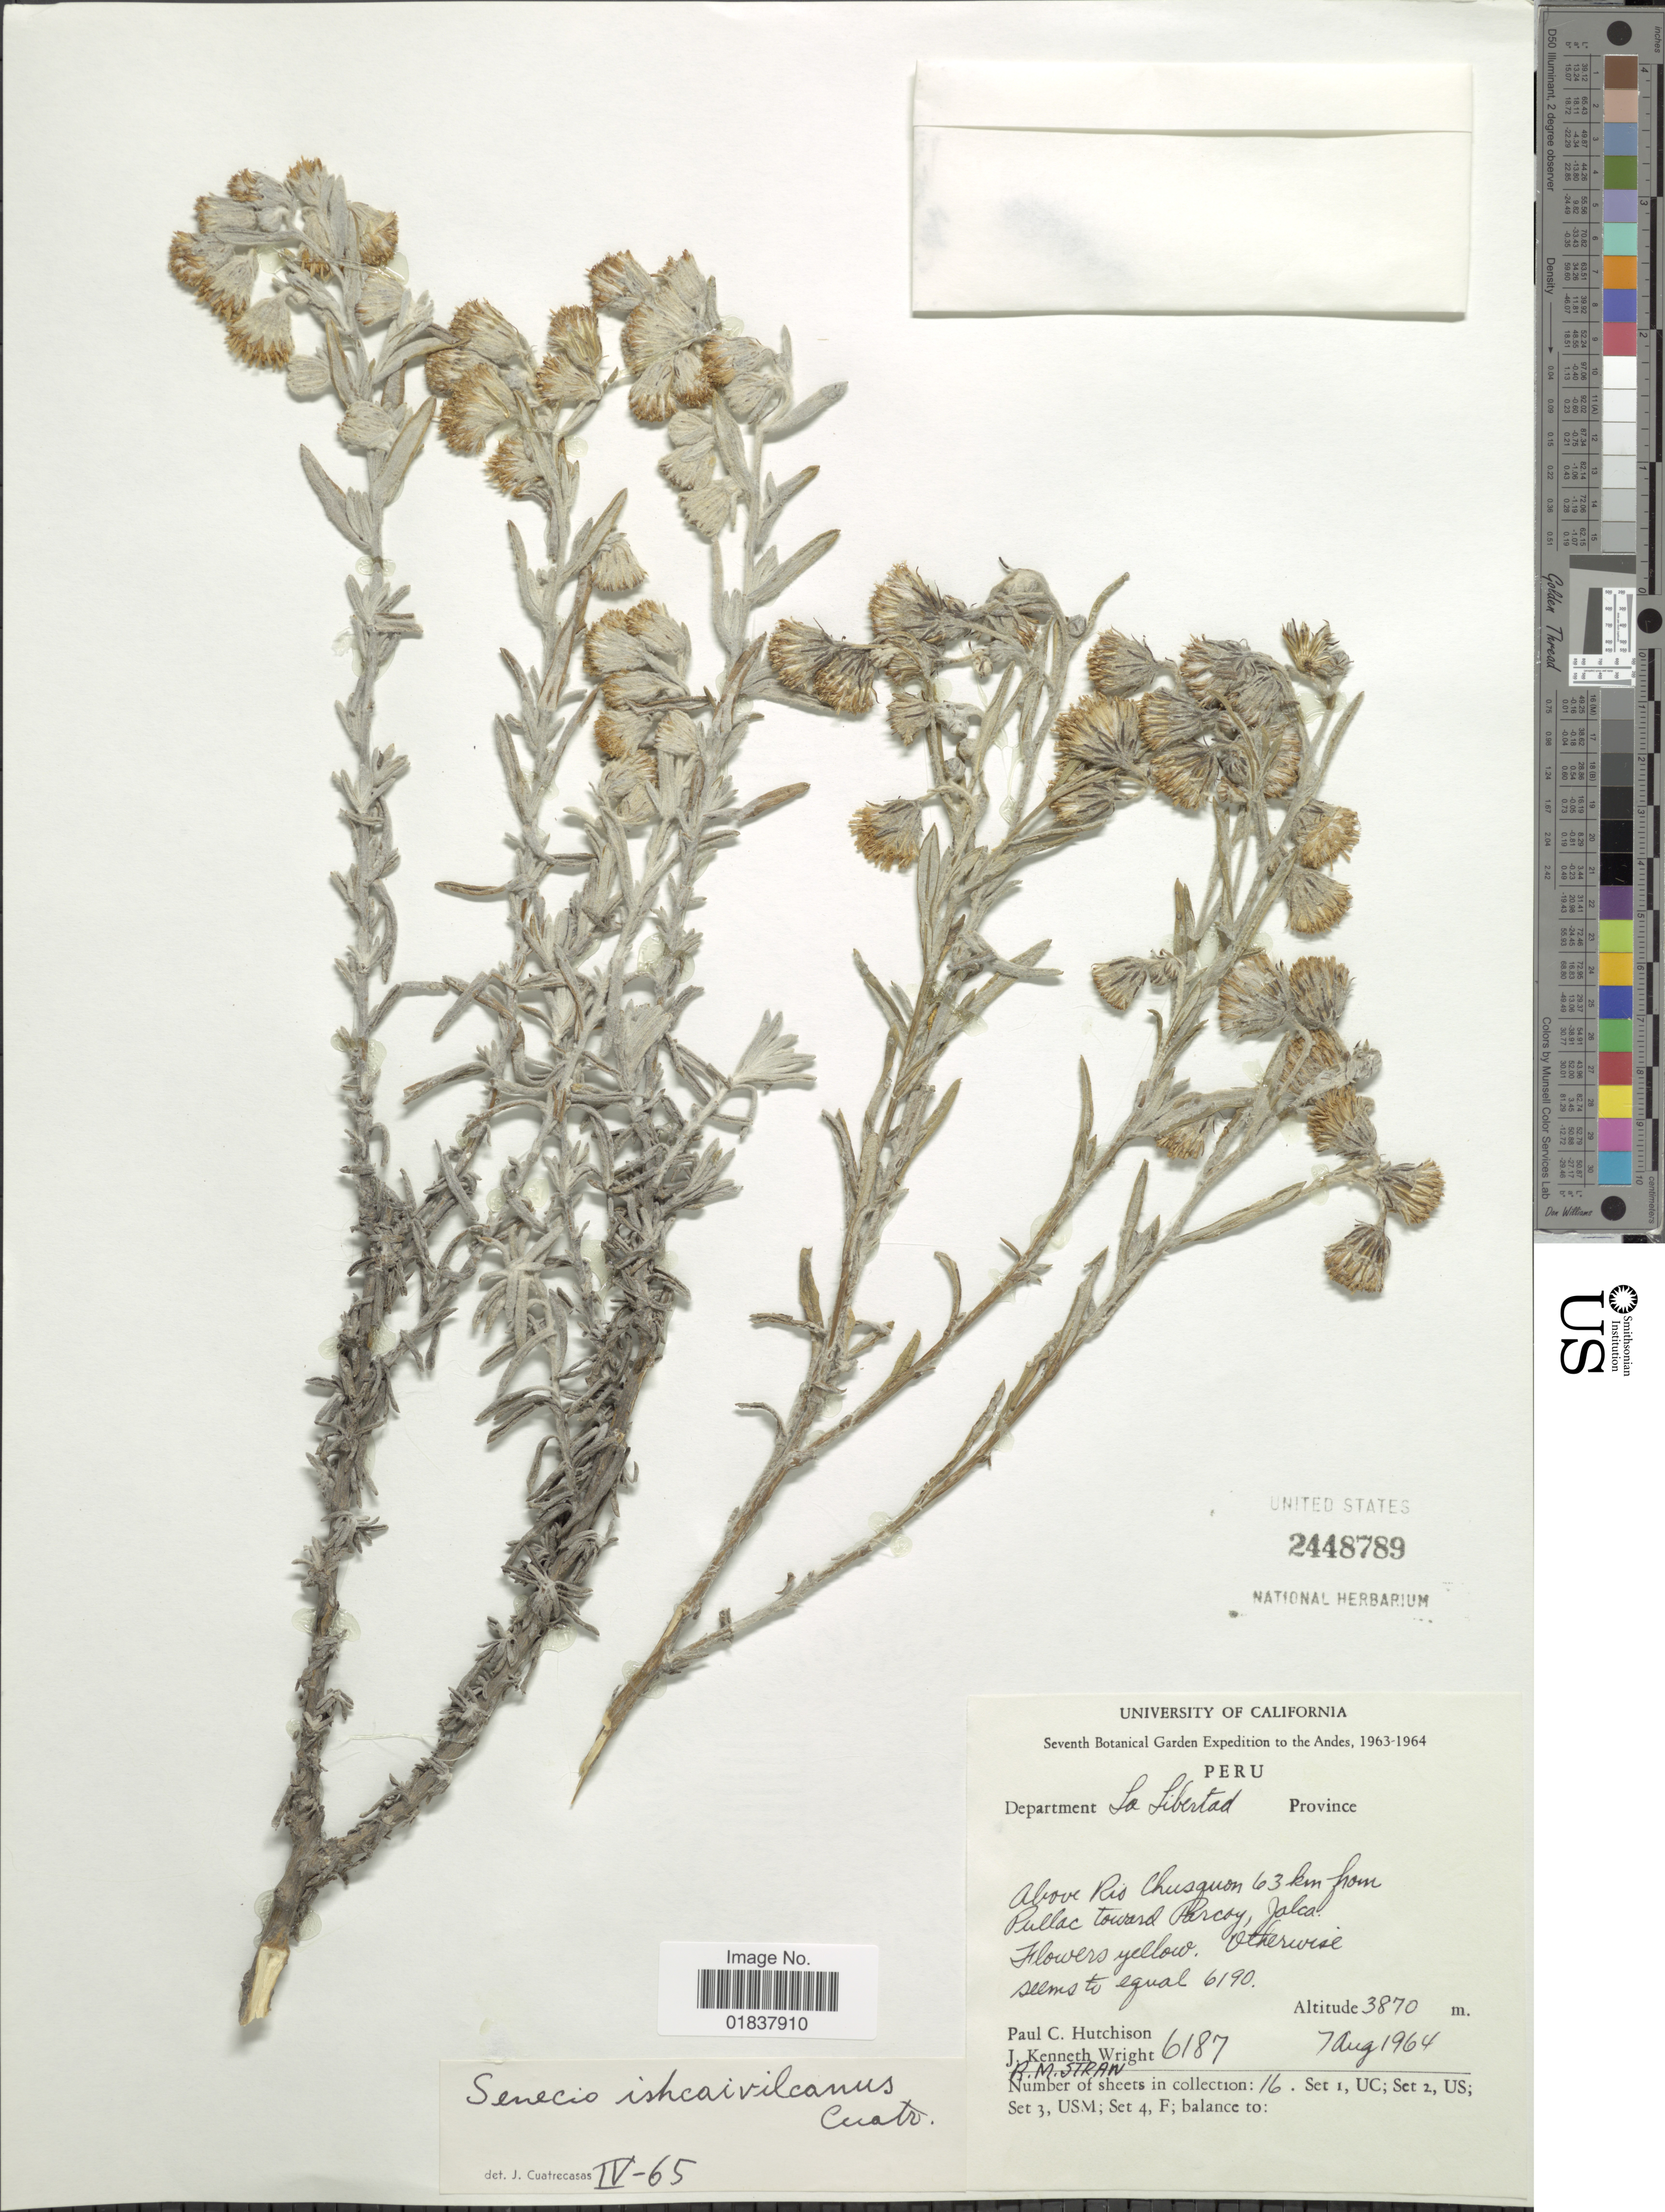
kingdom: Plantae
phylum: Tracheophyta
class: Magnoliopsida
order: Asterales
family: Asteraceae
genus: Senecio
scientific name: Senecio ischcaivilcanus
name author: Cuatrec.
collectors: P. C. Hutchison, J. K. Wright & R. M. Straw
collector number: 6187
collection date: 1964-08-07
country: Peru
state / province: La Libertad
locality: Above Rio Chusguon, 63 km from Pullac toward Parcoy, Jalca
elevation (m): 3870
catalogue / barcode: US 2448789